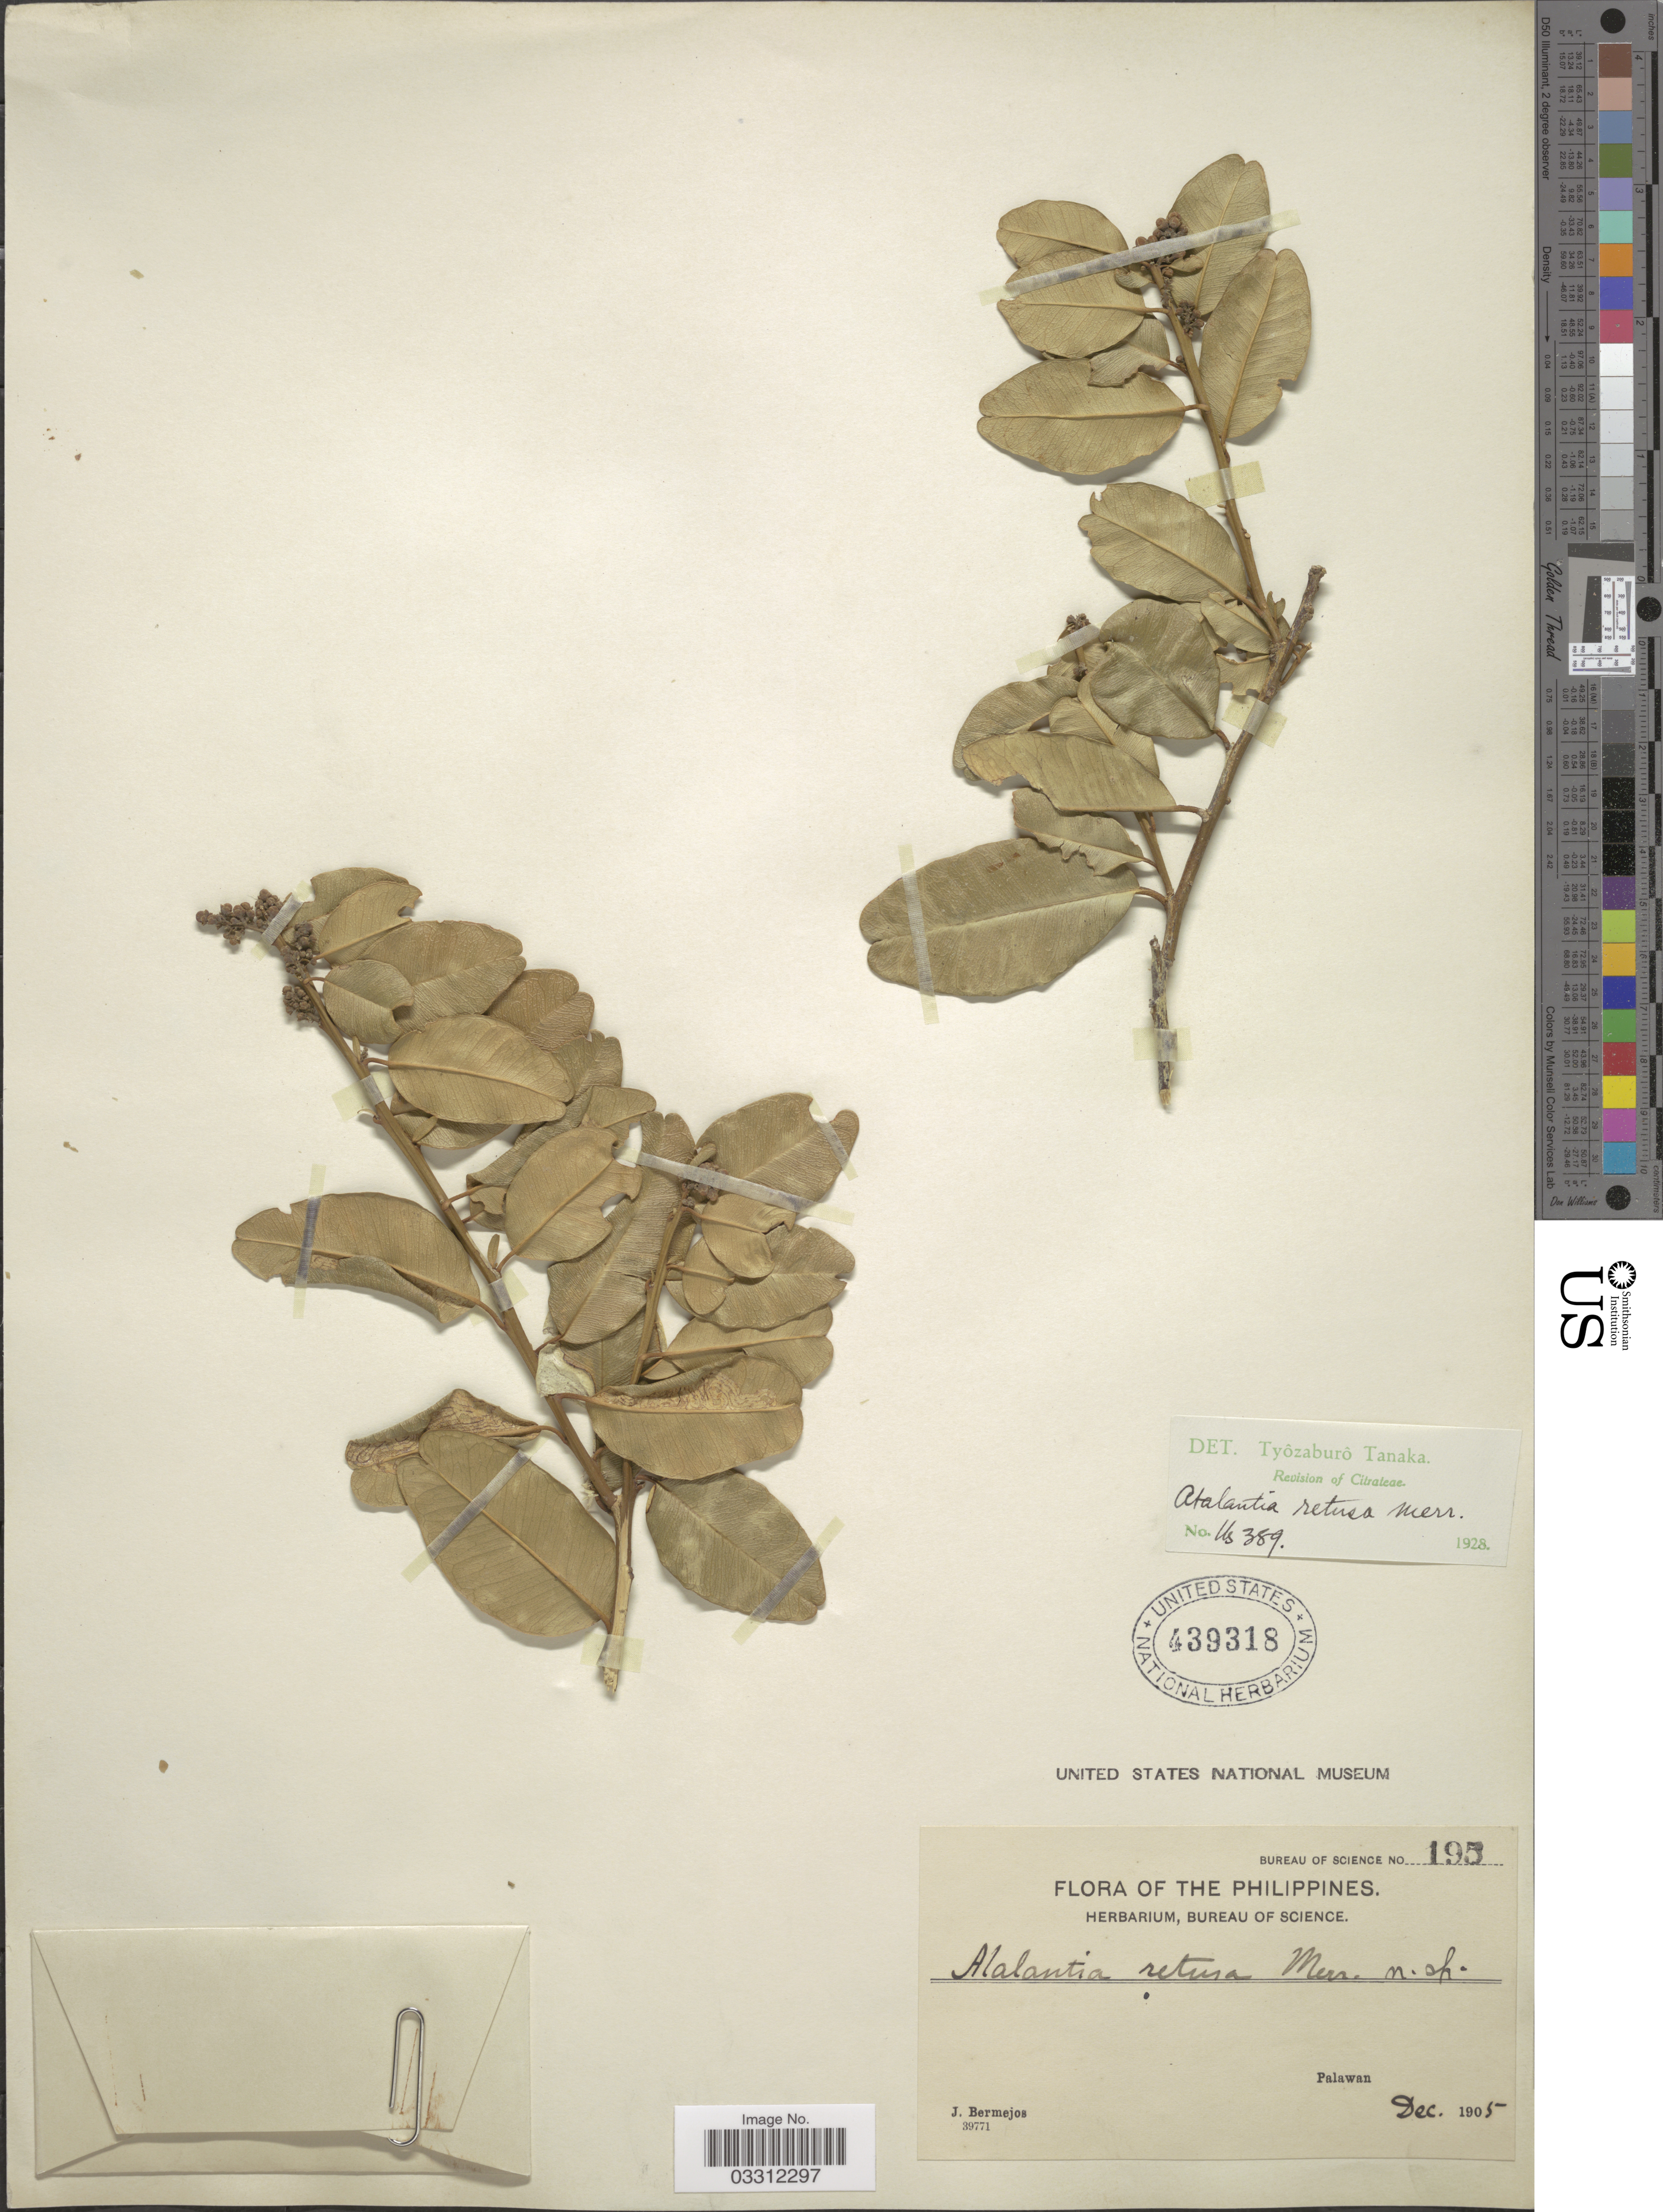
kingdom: Plantae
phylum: Tracheophyta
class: Magnoliopsida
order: Sapindales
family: Rutaceae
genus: Atalantia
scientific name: Atalantia retusa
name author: Merr.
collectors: J. Bermejos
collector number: Bureau of Science 195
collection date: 1905-12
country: Philippines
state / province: Mimaropa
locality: Palawan.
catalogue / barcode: US 439318